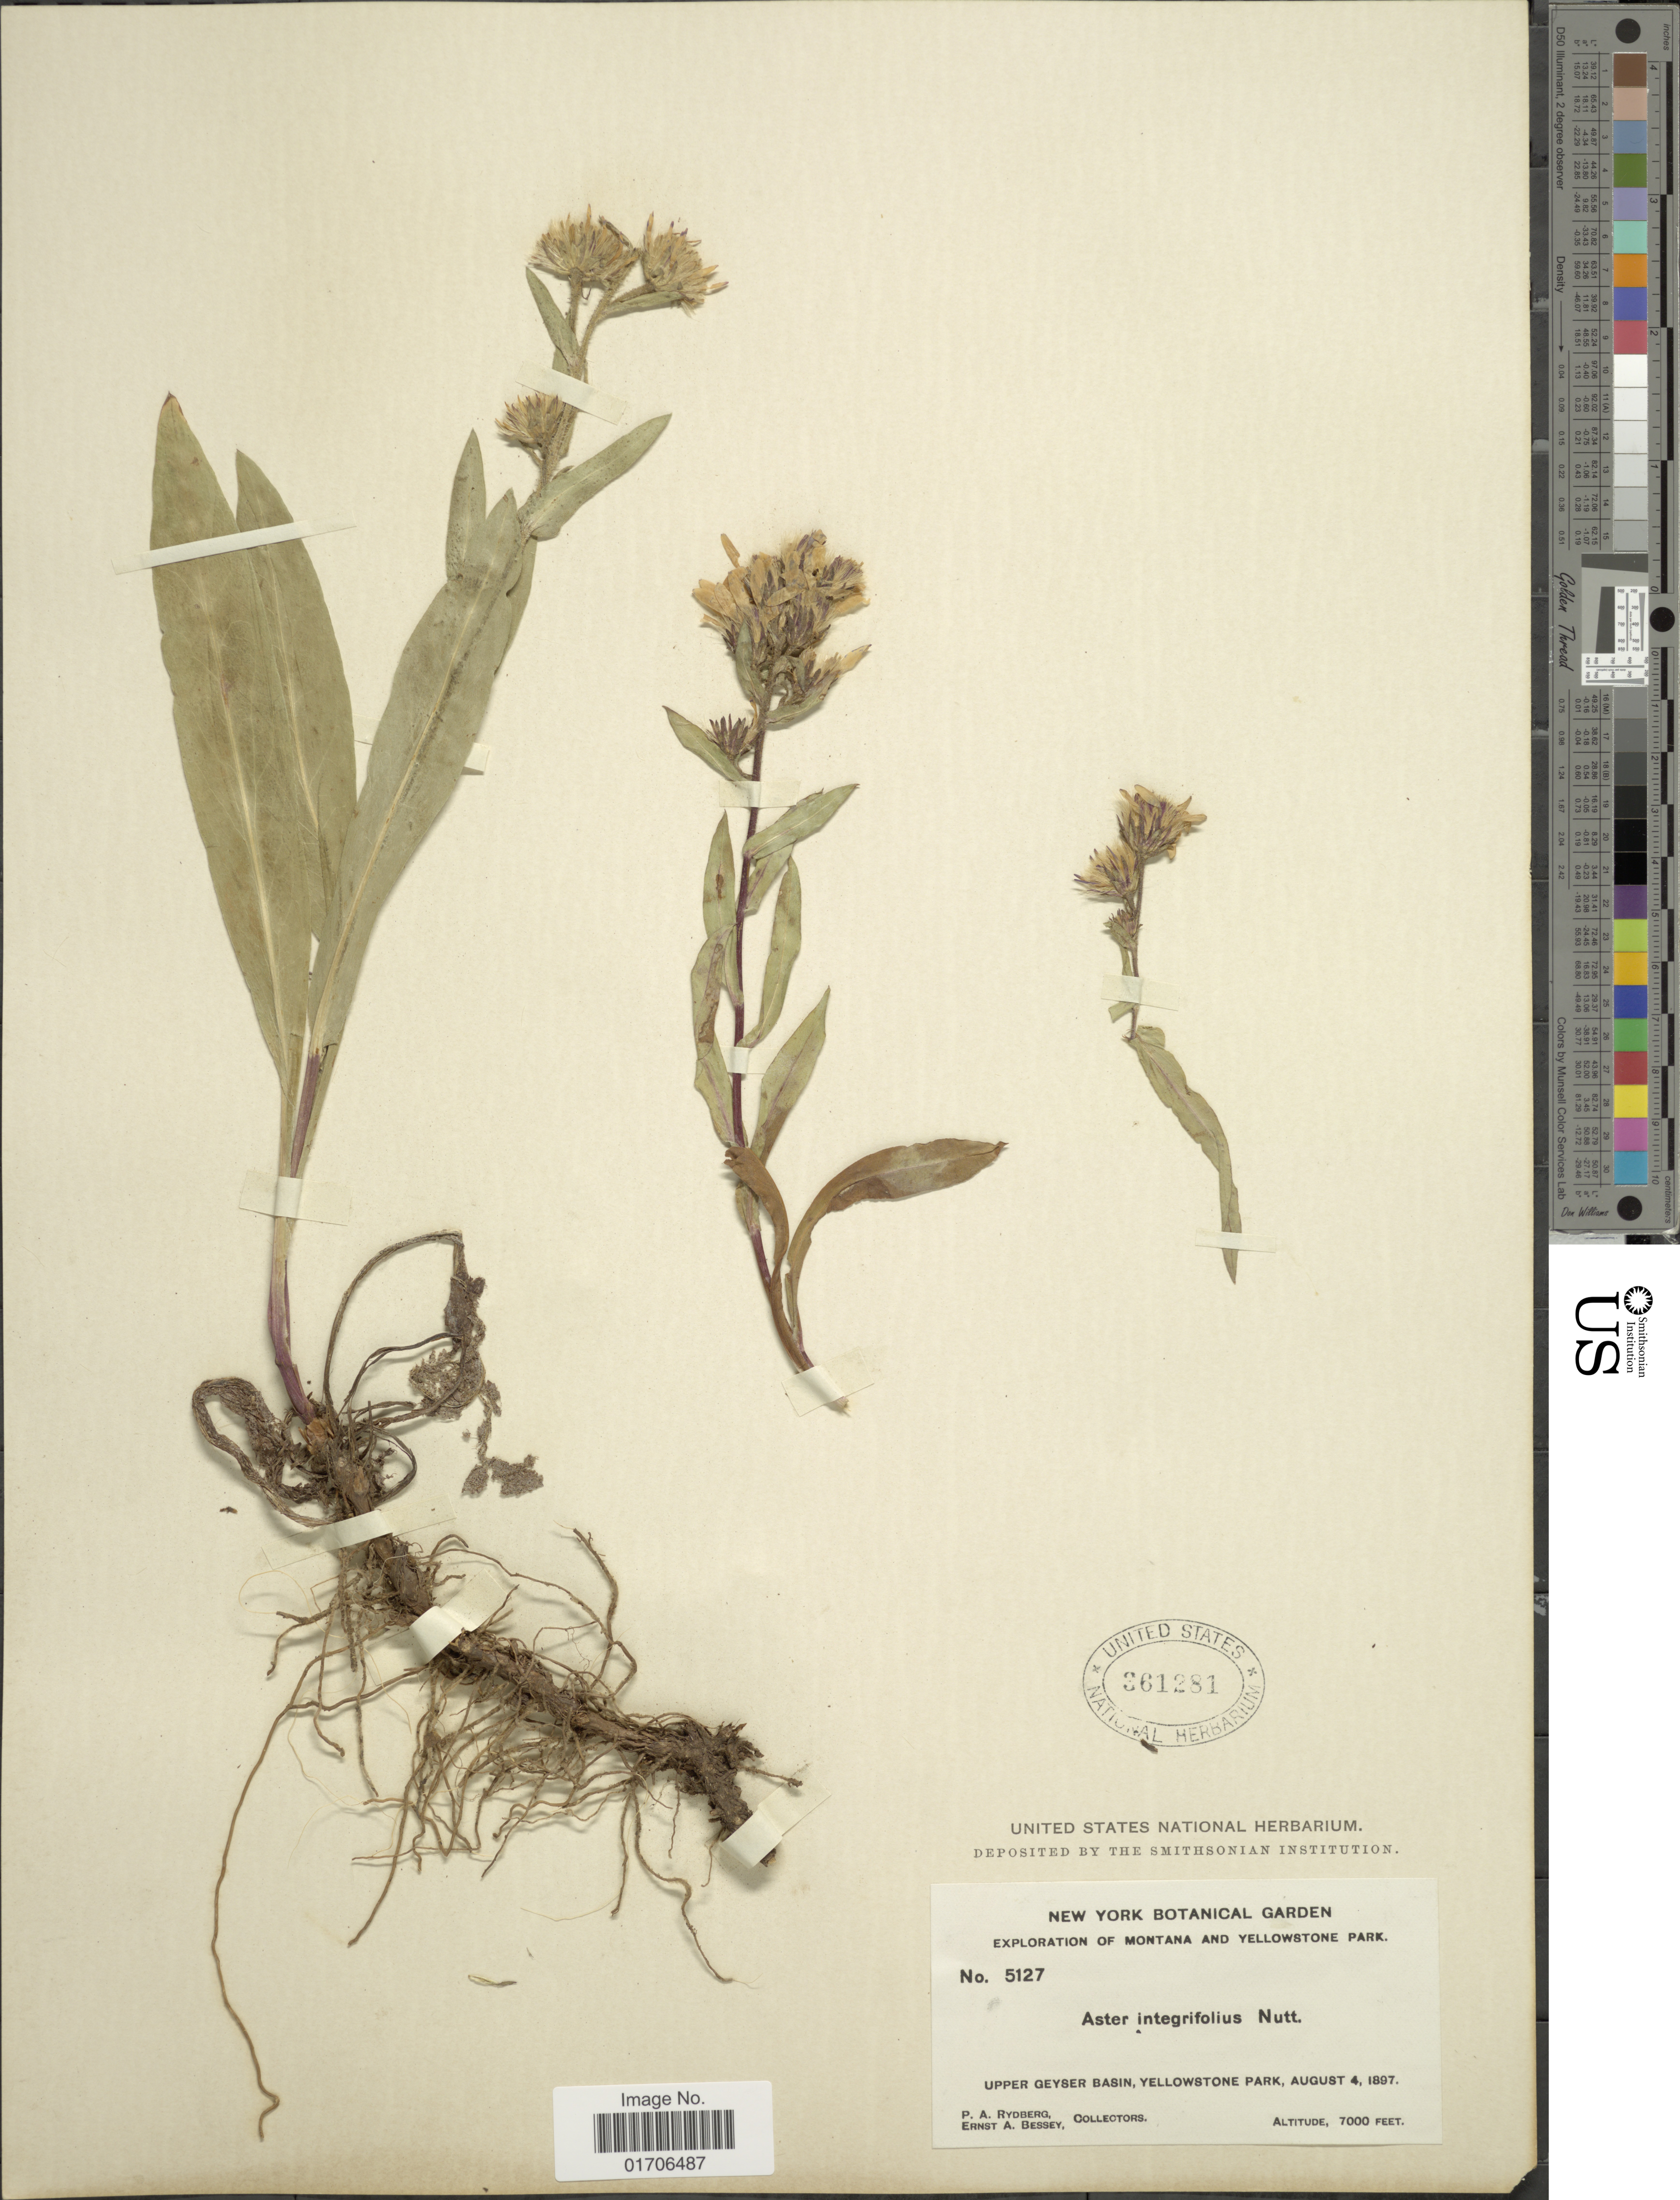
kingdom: Plantae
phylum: Tracheophyta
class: Magnoliopsida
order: Asterales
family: Asteraceae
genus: Eurybia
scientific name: Eurybia integrifolia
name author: (Nutt.) G.L. Nesom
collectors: P. A. Rydberg & E. A. Bessey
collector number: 5127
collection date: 1897-08-04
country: United States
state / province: Montana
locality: Montana and Yellowstone Park. Upper Geyser Basin, Yellowstone Park.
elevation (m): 2134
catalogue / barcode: US 361281